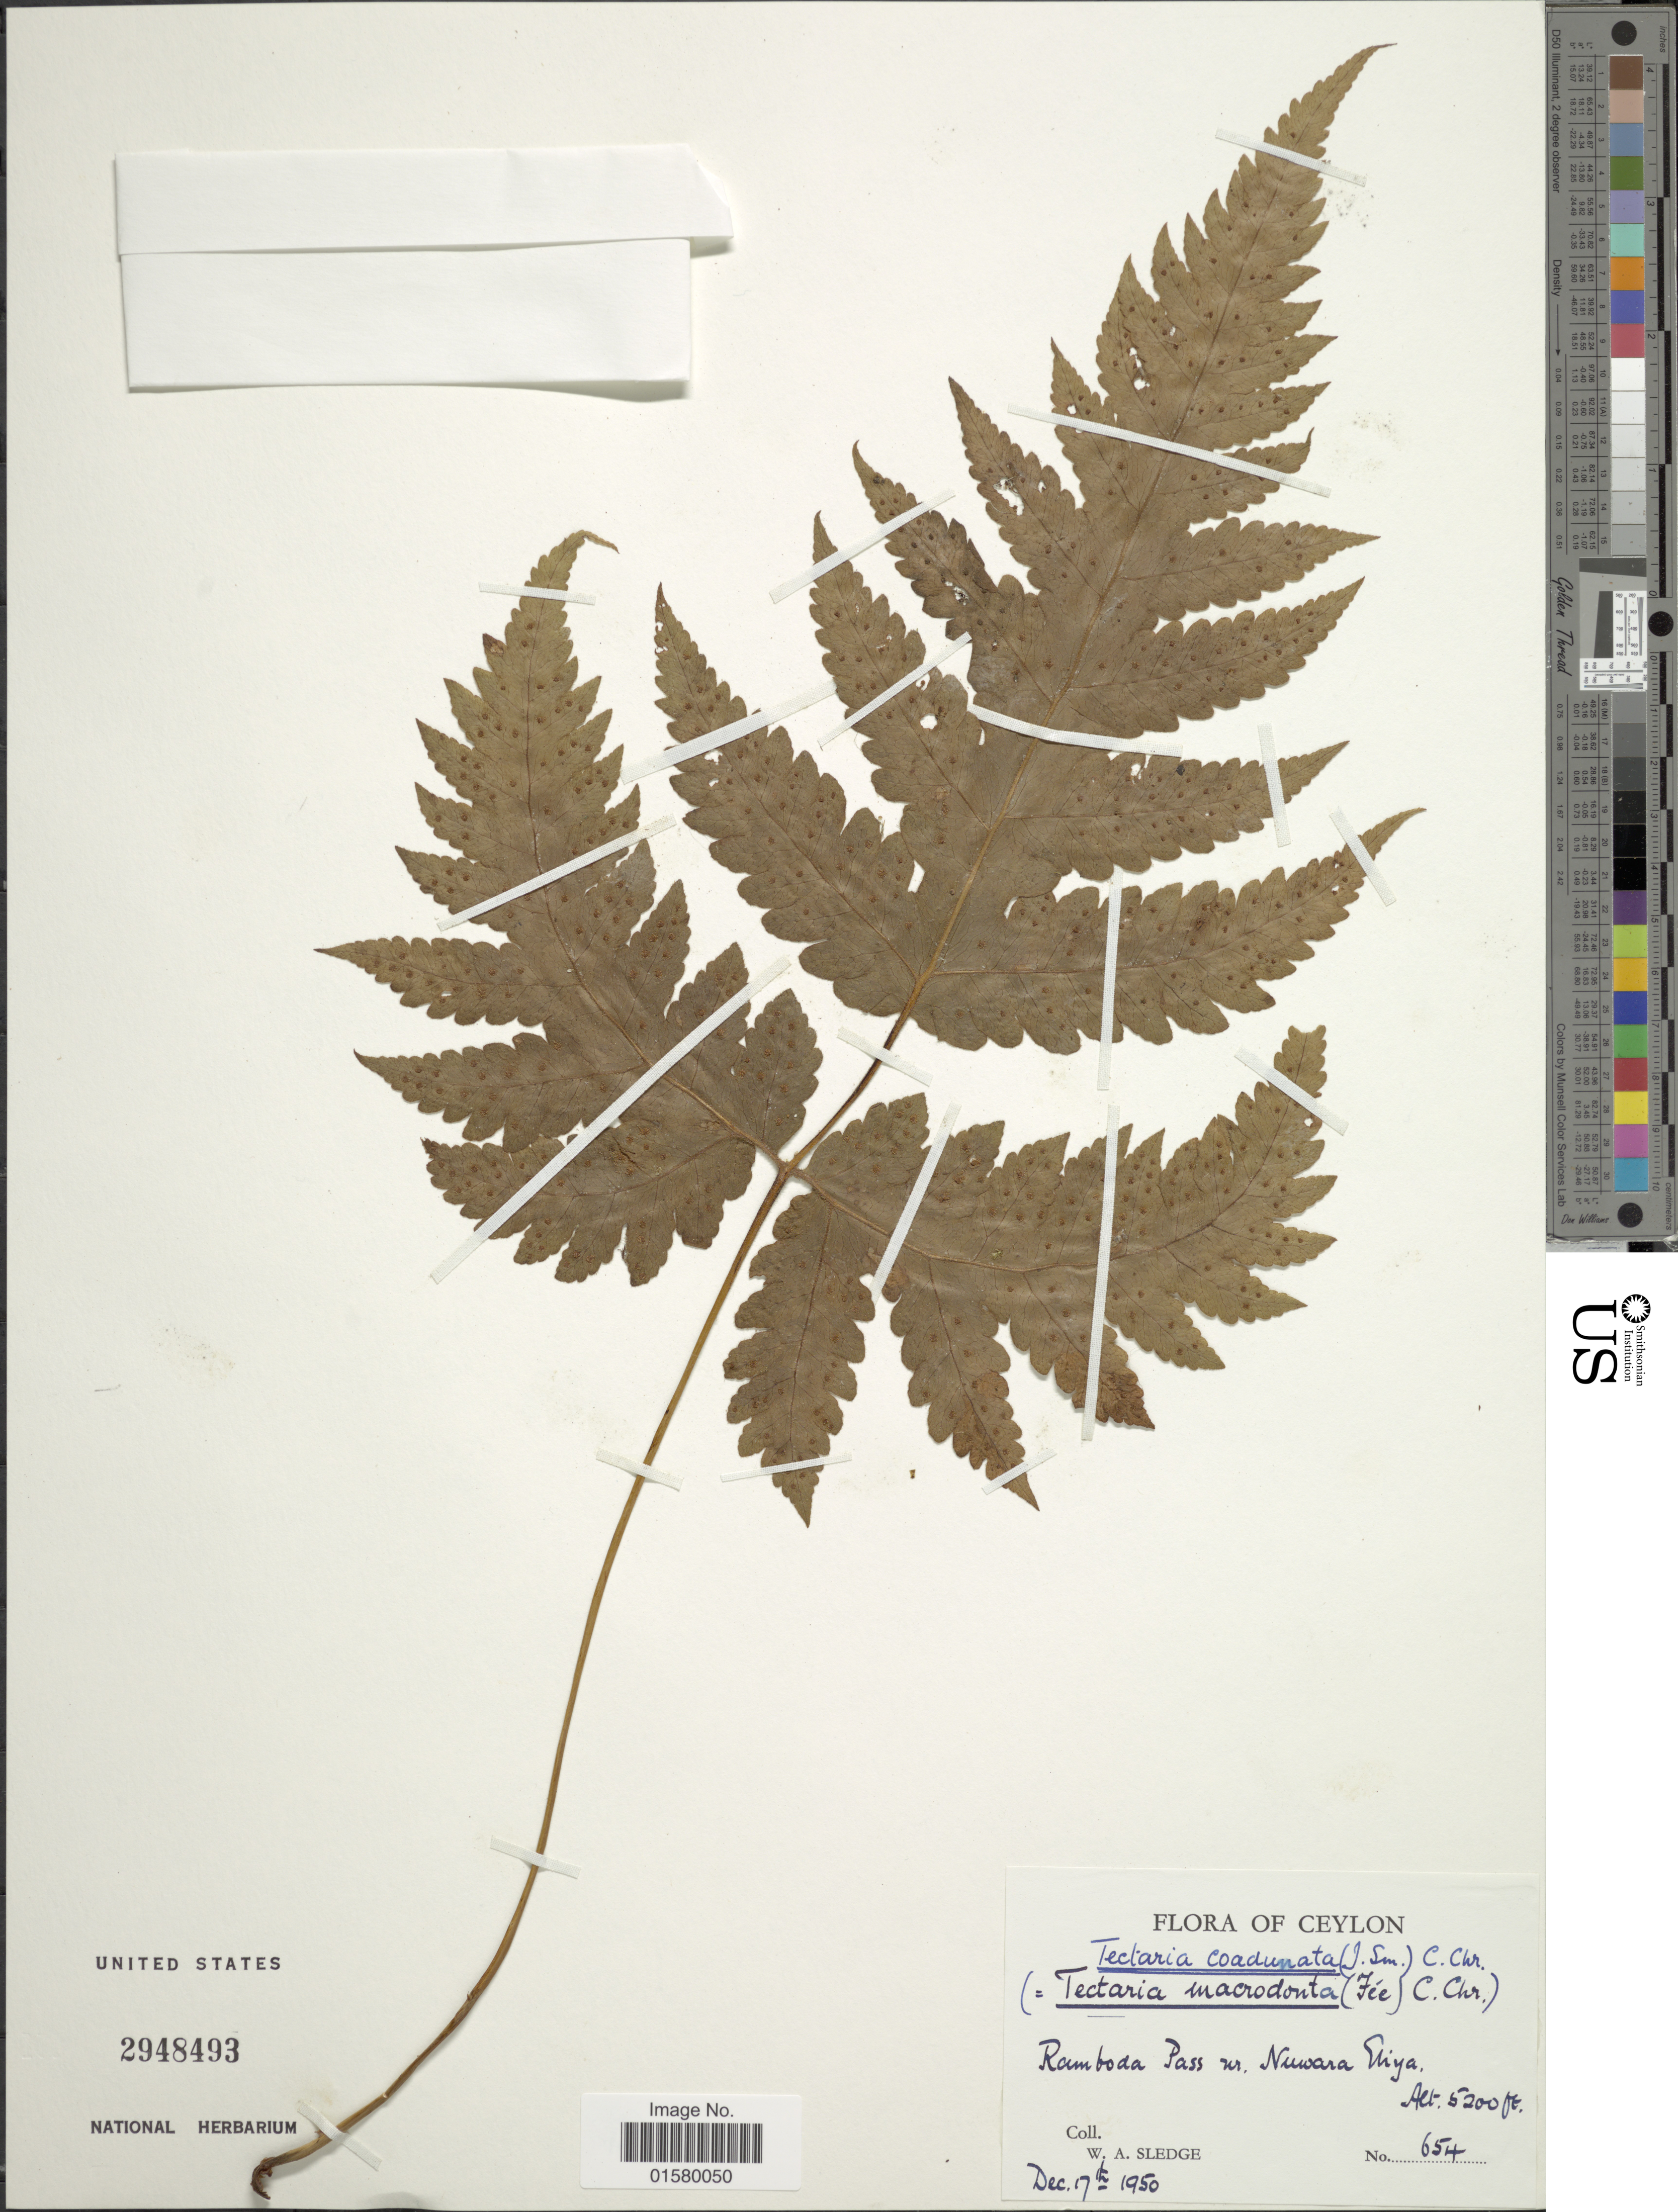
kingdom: Plantae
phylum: Tracheophyta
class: Polypodiopsida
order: Polypodiales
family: Tectariaceae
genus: Tectaria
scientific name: Tectaria coadunata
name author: (J. Sm.) C. Chr.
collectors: W. A. Sledge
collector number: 654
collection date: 1950-12-17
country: Sri Lanka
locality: Ceylon, Ramboda Pass ntr. Nuwara Eliya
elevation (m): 1585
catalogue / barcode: US 2948493